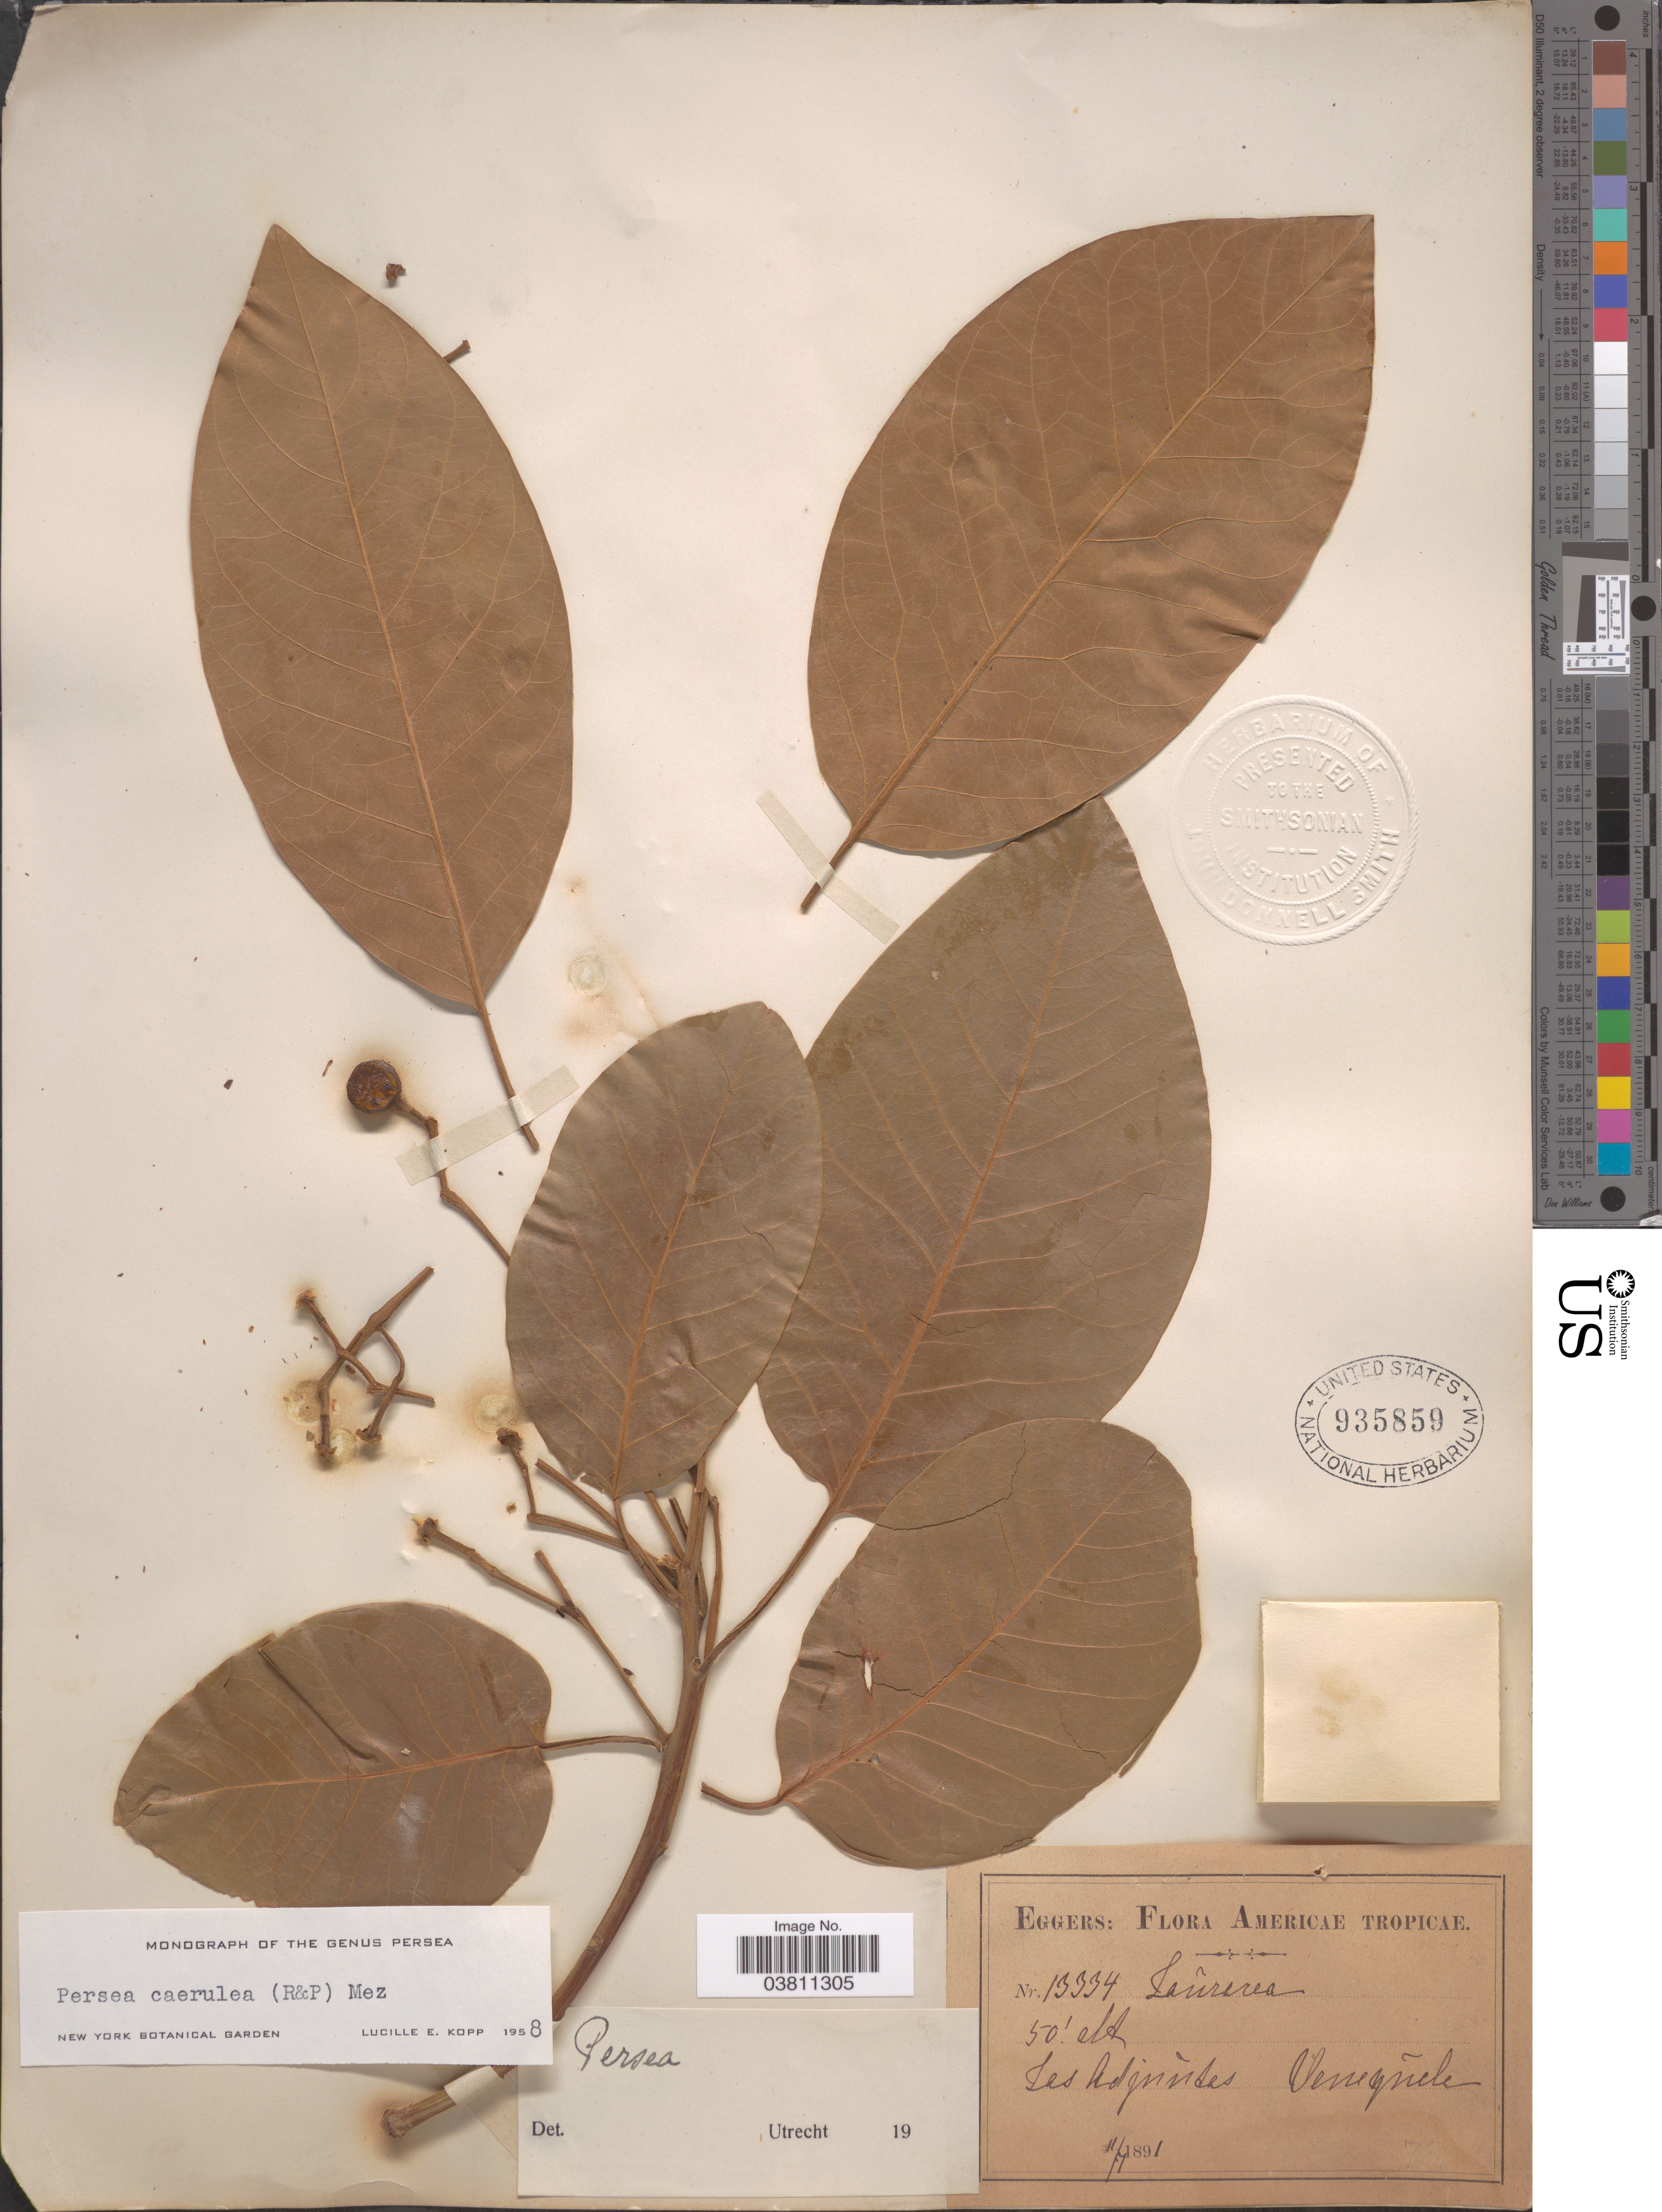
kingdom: Plantae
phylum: Tracheophyta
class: Magnoliopsida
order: Laurales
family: Lauraceae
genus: Persea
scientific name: Persea caerulea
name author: (Ruiz & Pav.) Mez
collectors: -. Eggers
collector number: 13334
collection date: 1891-07-11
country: Venezuela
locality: Americae Tropicae. Las Adjuñtas.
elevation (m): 15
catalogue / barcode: US 935859